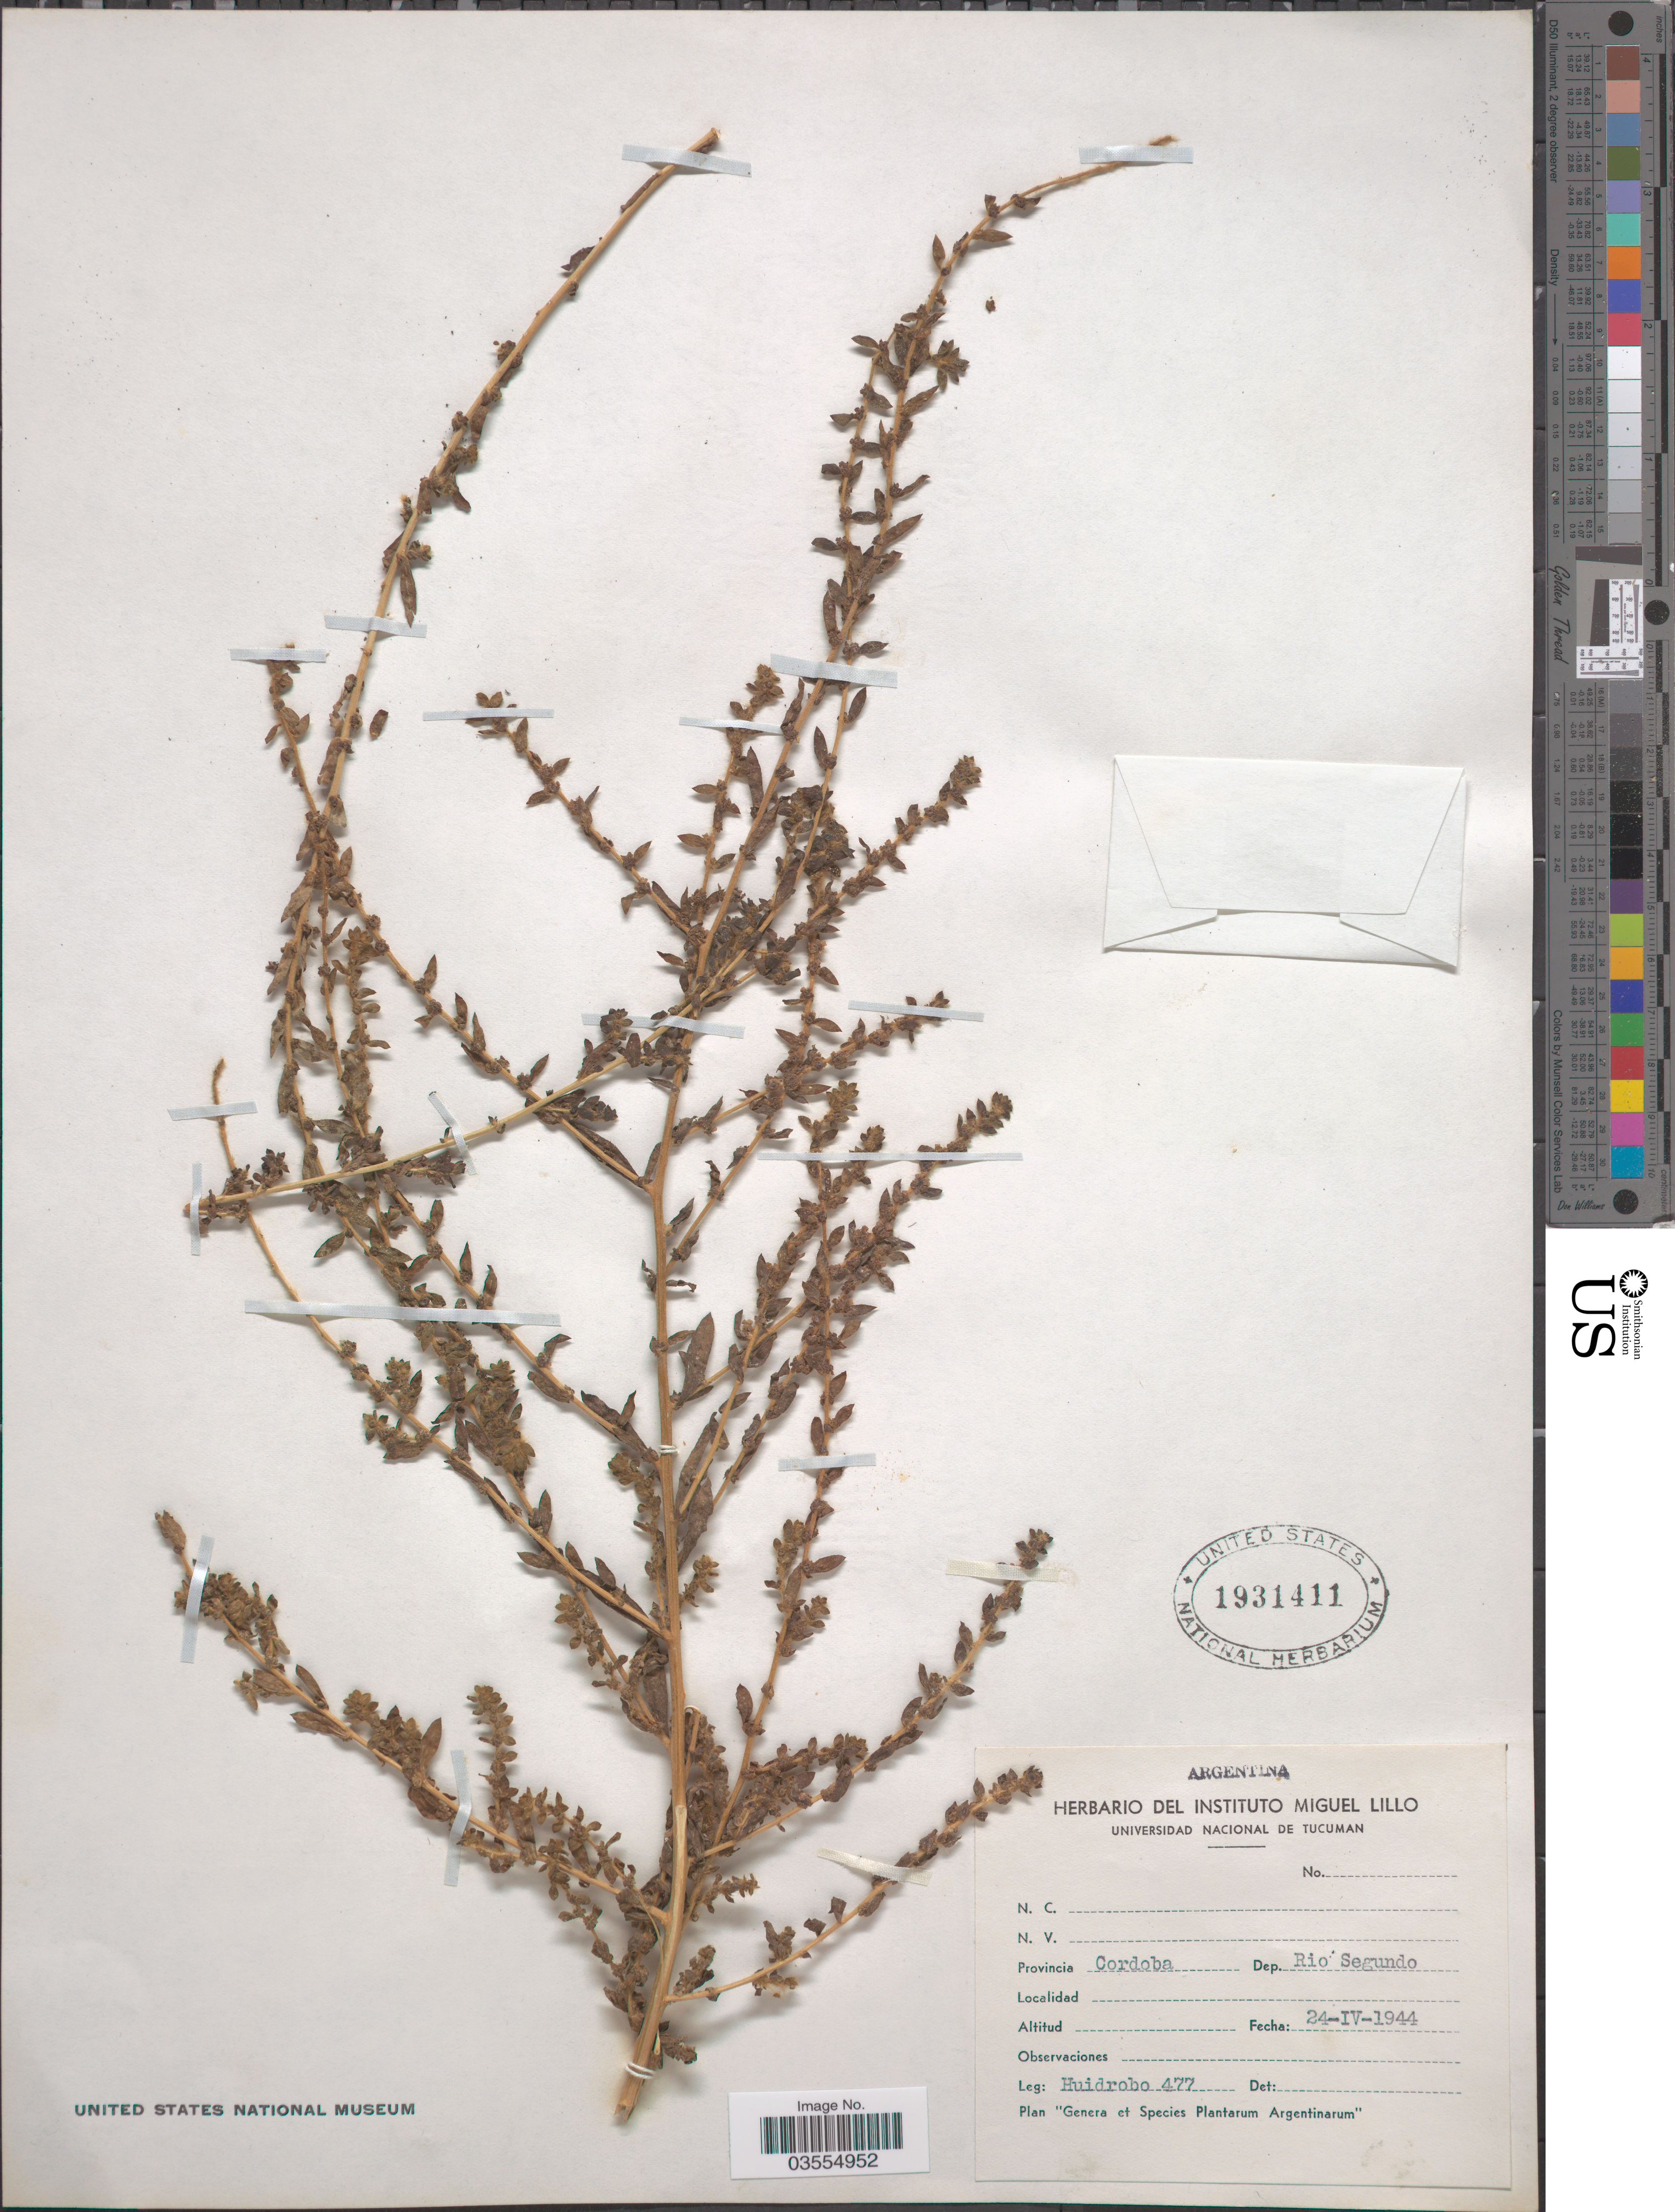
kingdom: Plantae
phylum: Tracheophyta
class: Magnoliopsida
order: Caryophyllales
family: Amaranthaceae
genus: Bassia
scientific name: Bassia sp.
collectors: Huidrobo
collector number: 477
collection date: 1944-04-24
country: Argentina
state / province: Cordoba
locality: Dep. Rio Segundo.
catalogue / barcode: US 1931411